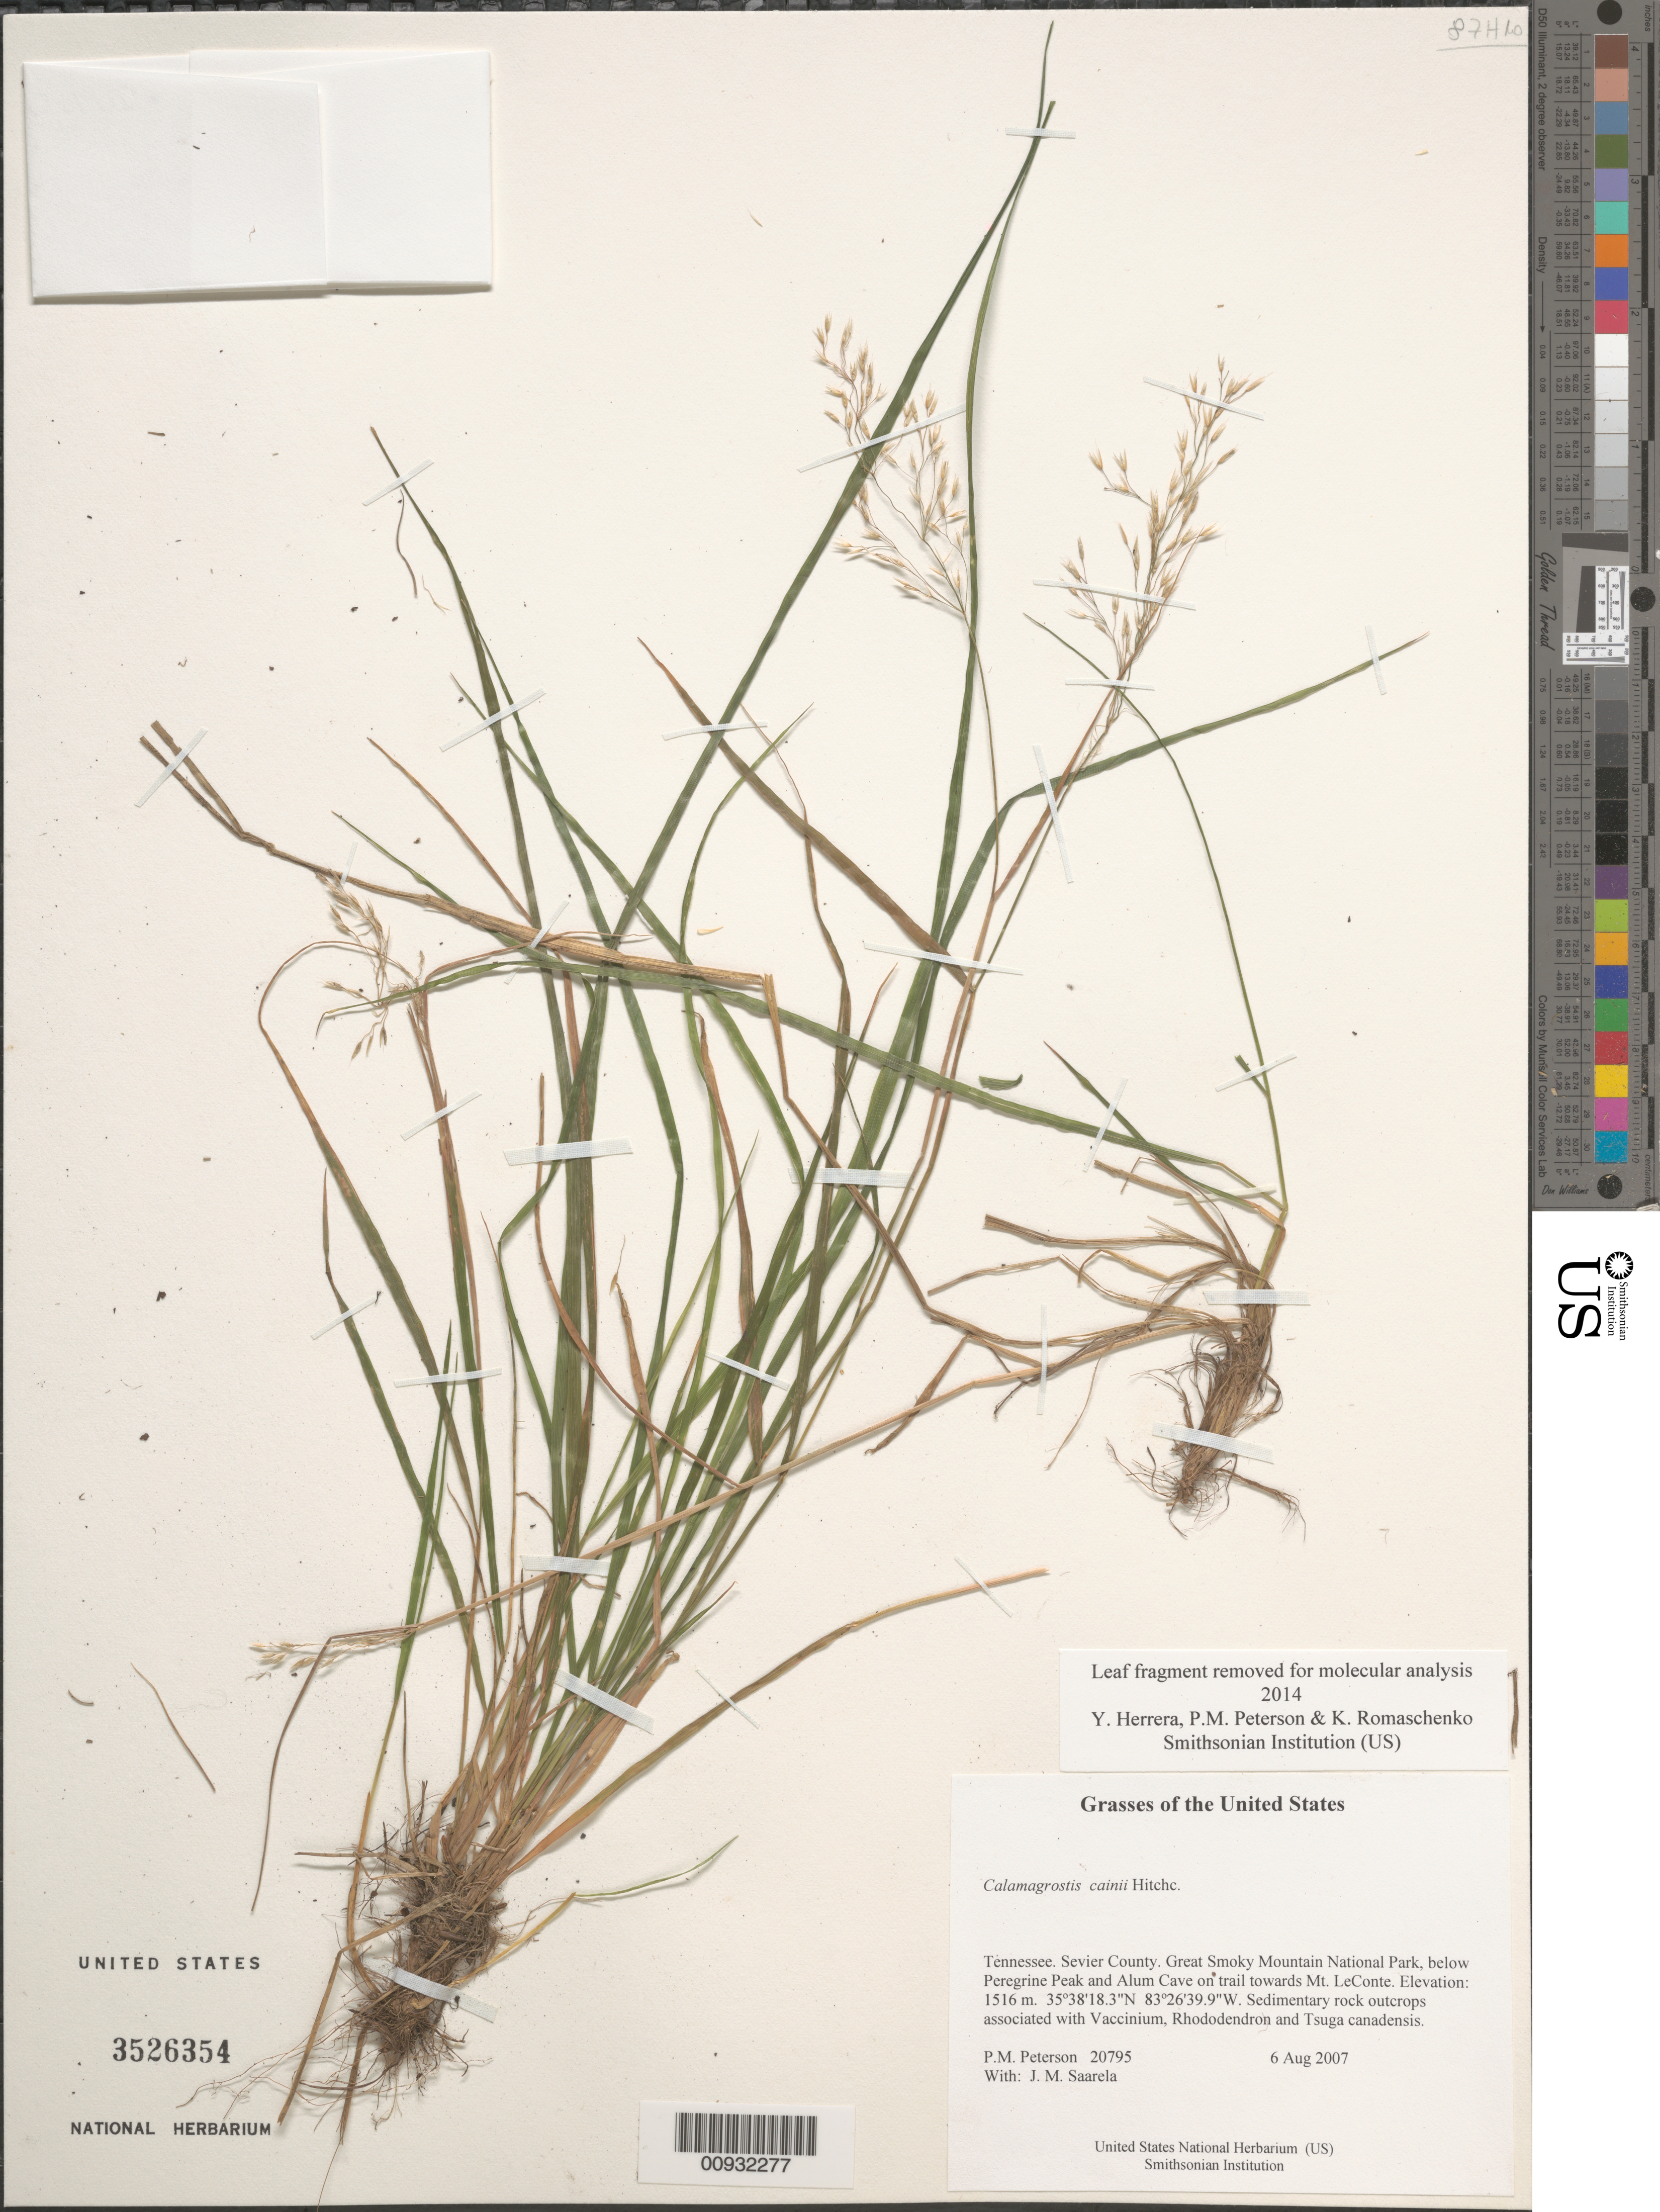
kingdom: Plantae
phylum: Tracheophyta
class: Liliopsida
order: Poales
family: Poaceae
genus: Calamagrostis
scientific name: Calamagrostis cainii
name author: Hitchc.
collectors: P. M. Peterson & J. Saarela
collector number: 20795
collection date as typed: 06 Aug 2007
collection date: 2007-08-06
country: United States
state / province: Tennessee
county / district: Sevier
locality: Great Smoky Mountain National Park, below Peregrine Peak and Alum Cave on trail towards Mt. LeConte.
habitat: Sedimentary rock outcrops associated with Vaccinium, Rhododendron and Tsuga canadensis.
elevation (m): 1516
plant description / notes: Tissue sample 20795.32 depleted before it could be imported into EMu (4 Jun 2018). No Biorepository ID was ever assigned.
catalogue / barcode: US 3526354